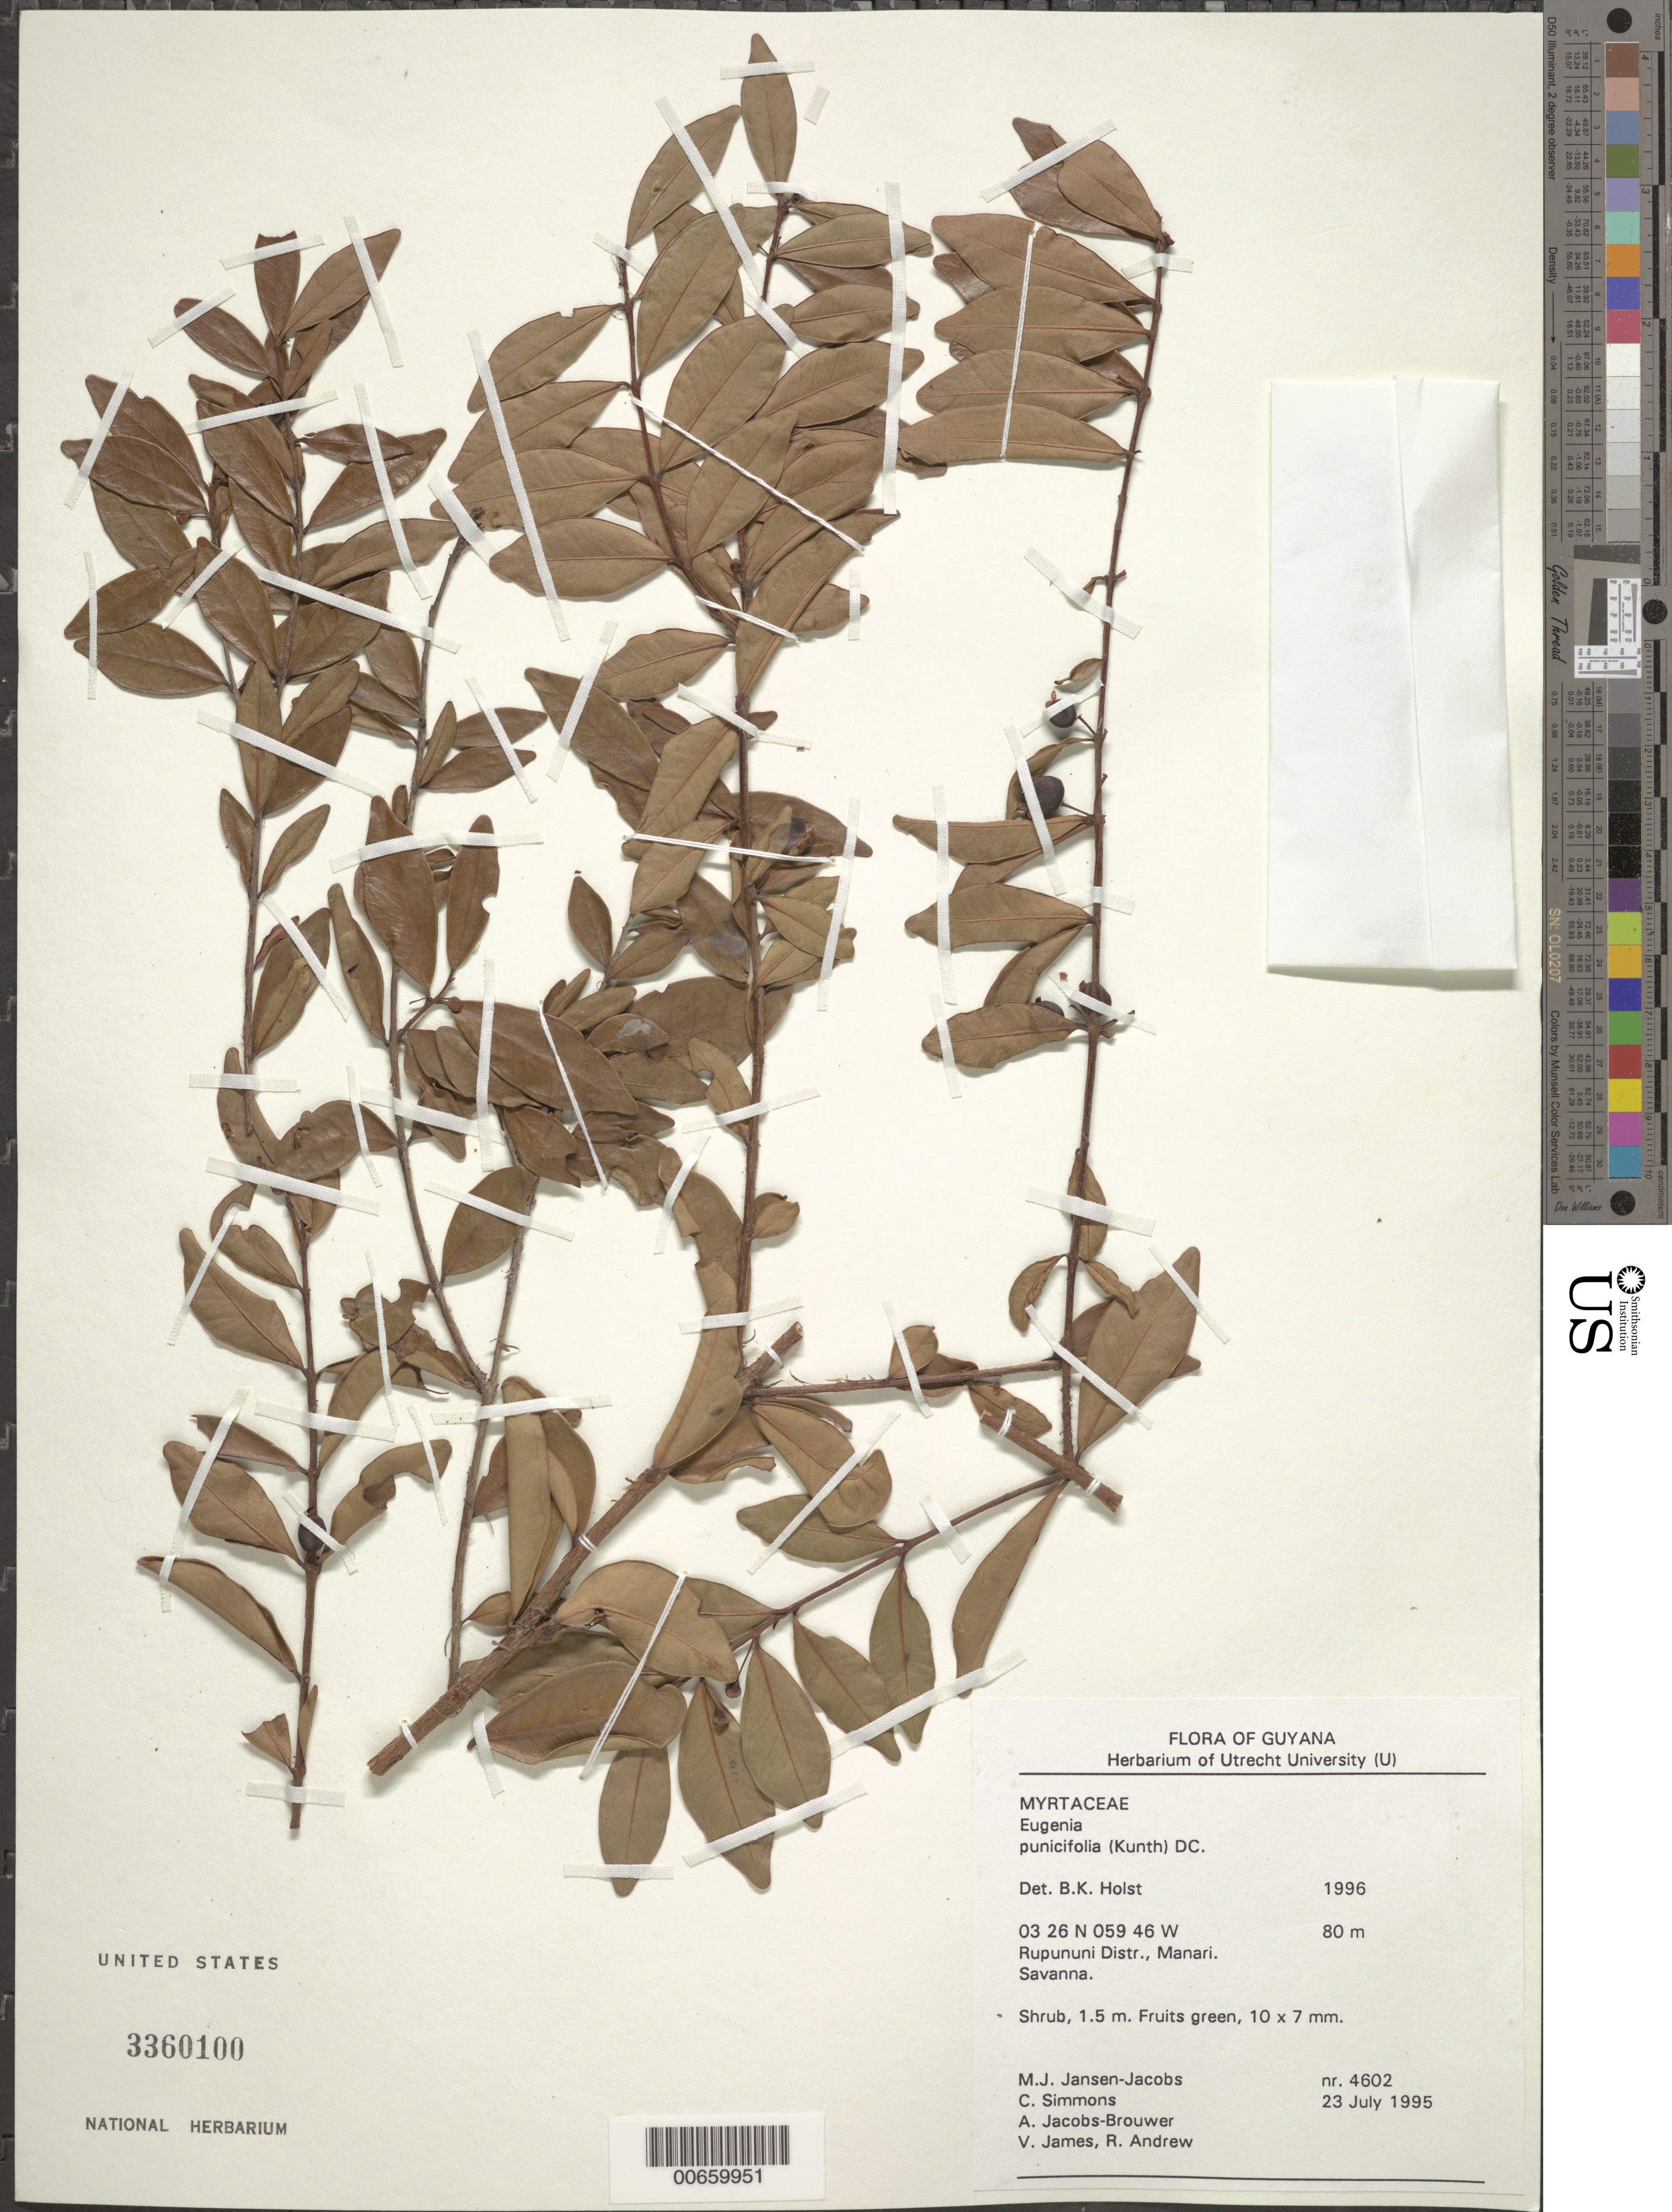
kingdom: Plantae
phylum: Tracheophyta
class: Magnoliopsida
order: Myrtales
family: Myrtaceae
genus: Eugenia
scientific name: Eugenia punicifolia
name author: (Kunth) DC.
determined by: Holst, Bruce K.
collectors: M. J. Jansen-Jacobs, C. Simons, A. Jacobs-Brouwer, V. James & R. Andrew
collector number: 4602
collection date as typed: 23-Jul-95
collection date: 1995-07-23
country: Guyana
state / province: U. Takutu-U. Essequibo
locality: Manari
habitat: Savanna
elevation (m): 80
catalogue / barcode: US 3360100